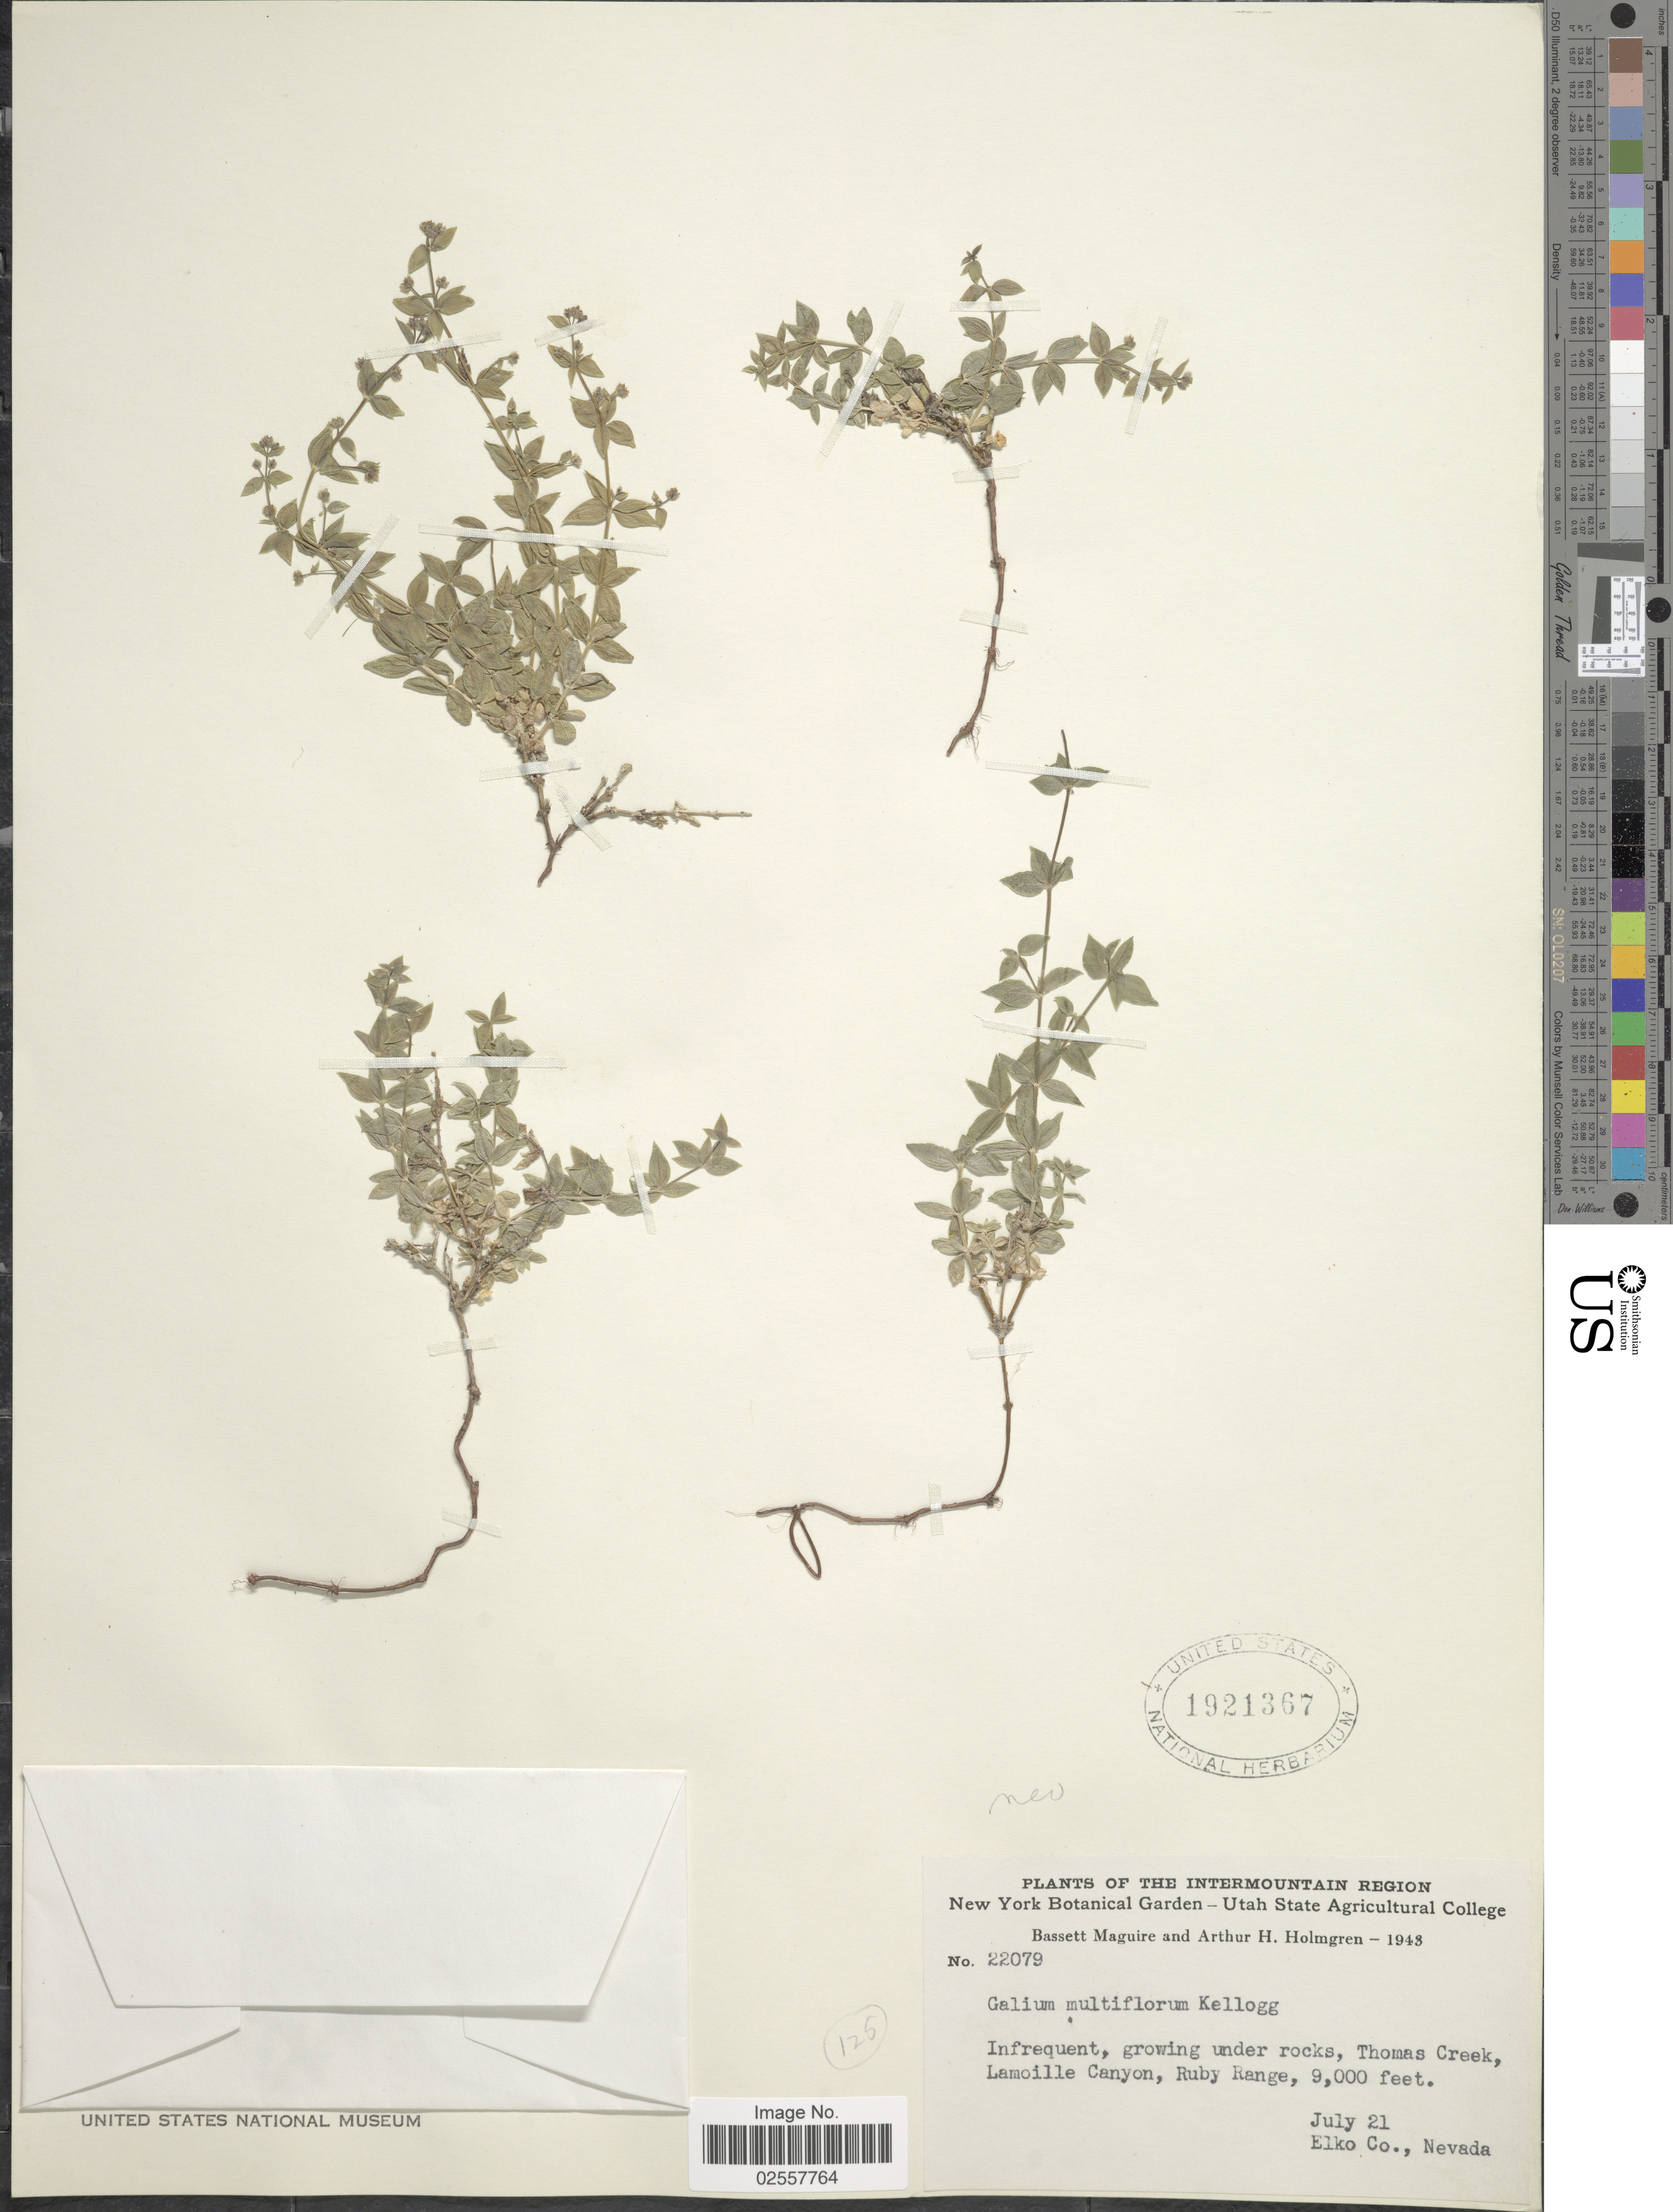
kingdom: Plantae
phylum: Tracheophyta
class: Magnoliopsida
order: Gentianales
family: Rubiaceae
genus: Galium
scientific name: Galium hypotrichium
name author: A. Gray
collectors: B. Maguire & A. H. Holmgren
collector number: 22079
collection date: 1943-07-21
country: United States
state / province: Nevada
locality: Intermountain Region. Thomas Creek, Lamoille Canyon, Ruby Range, Elko Co.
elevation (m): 2743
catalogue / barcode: US 1921367